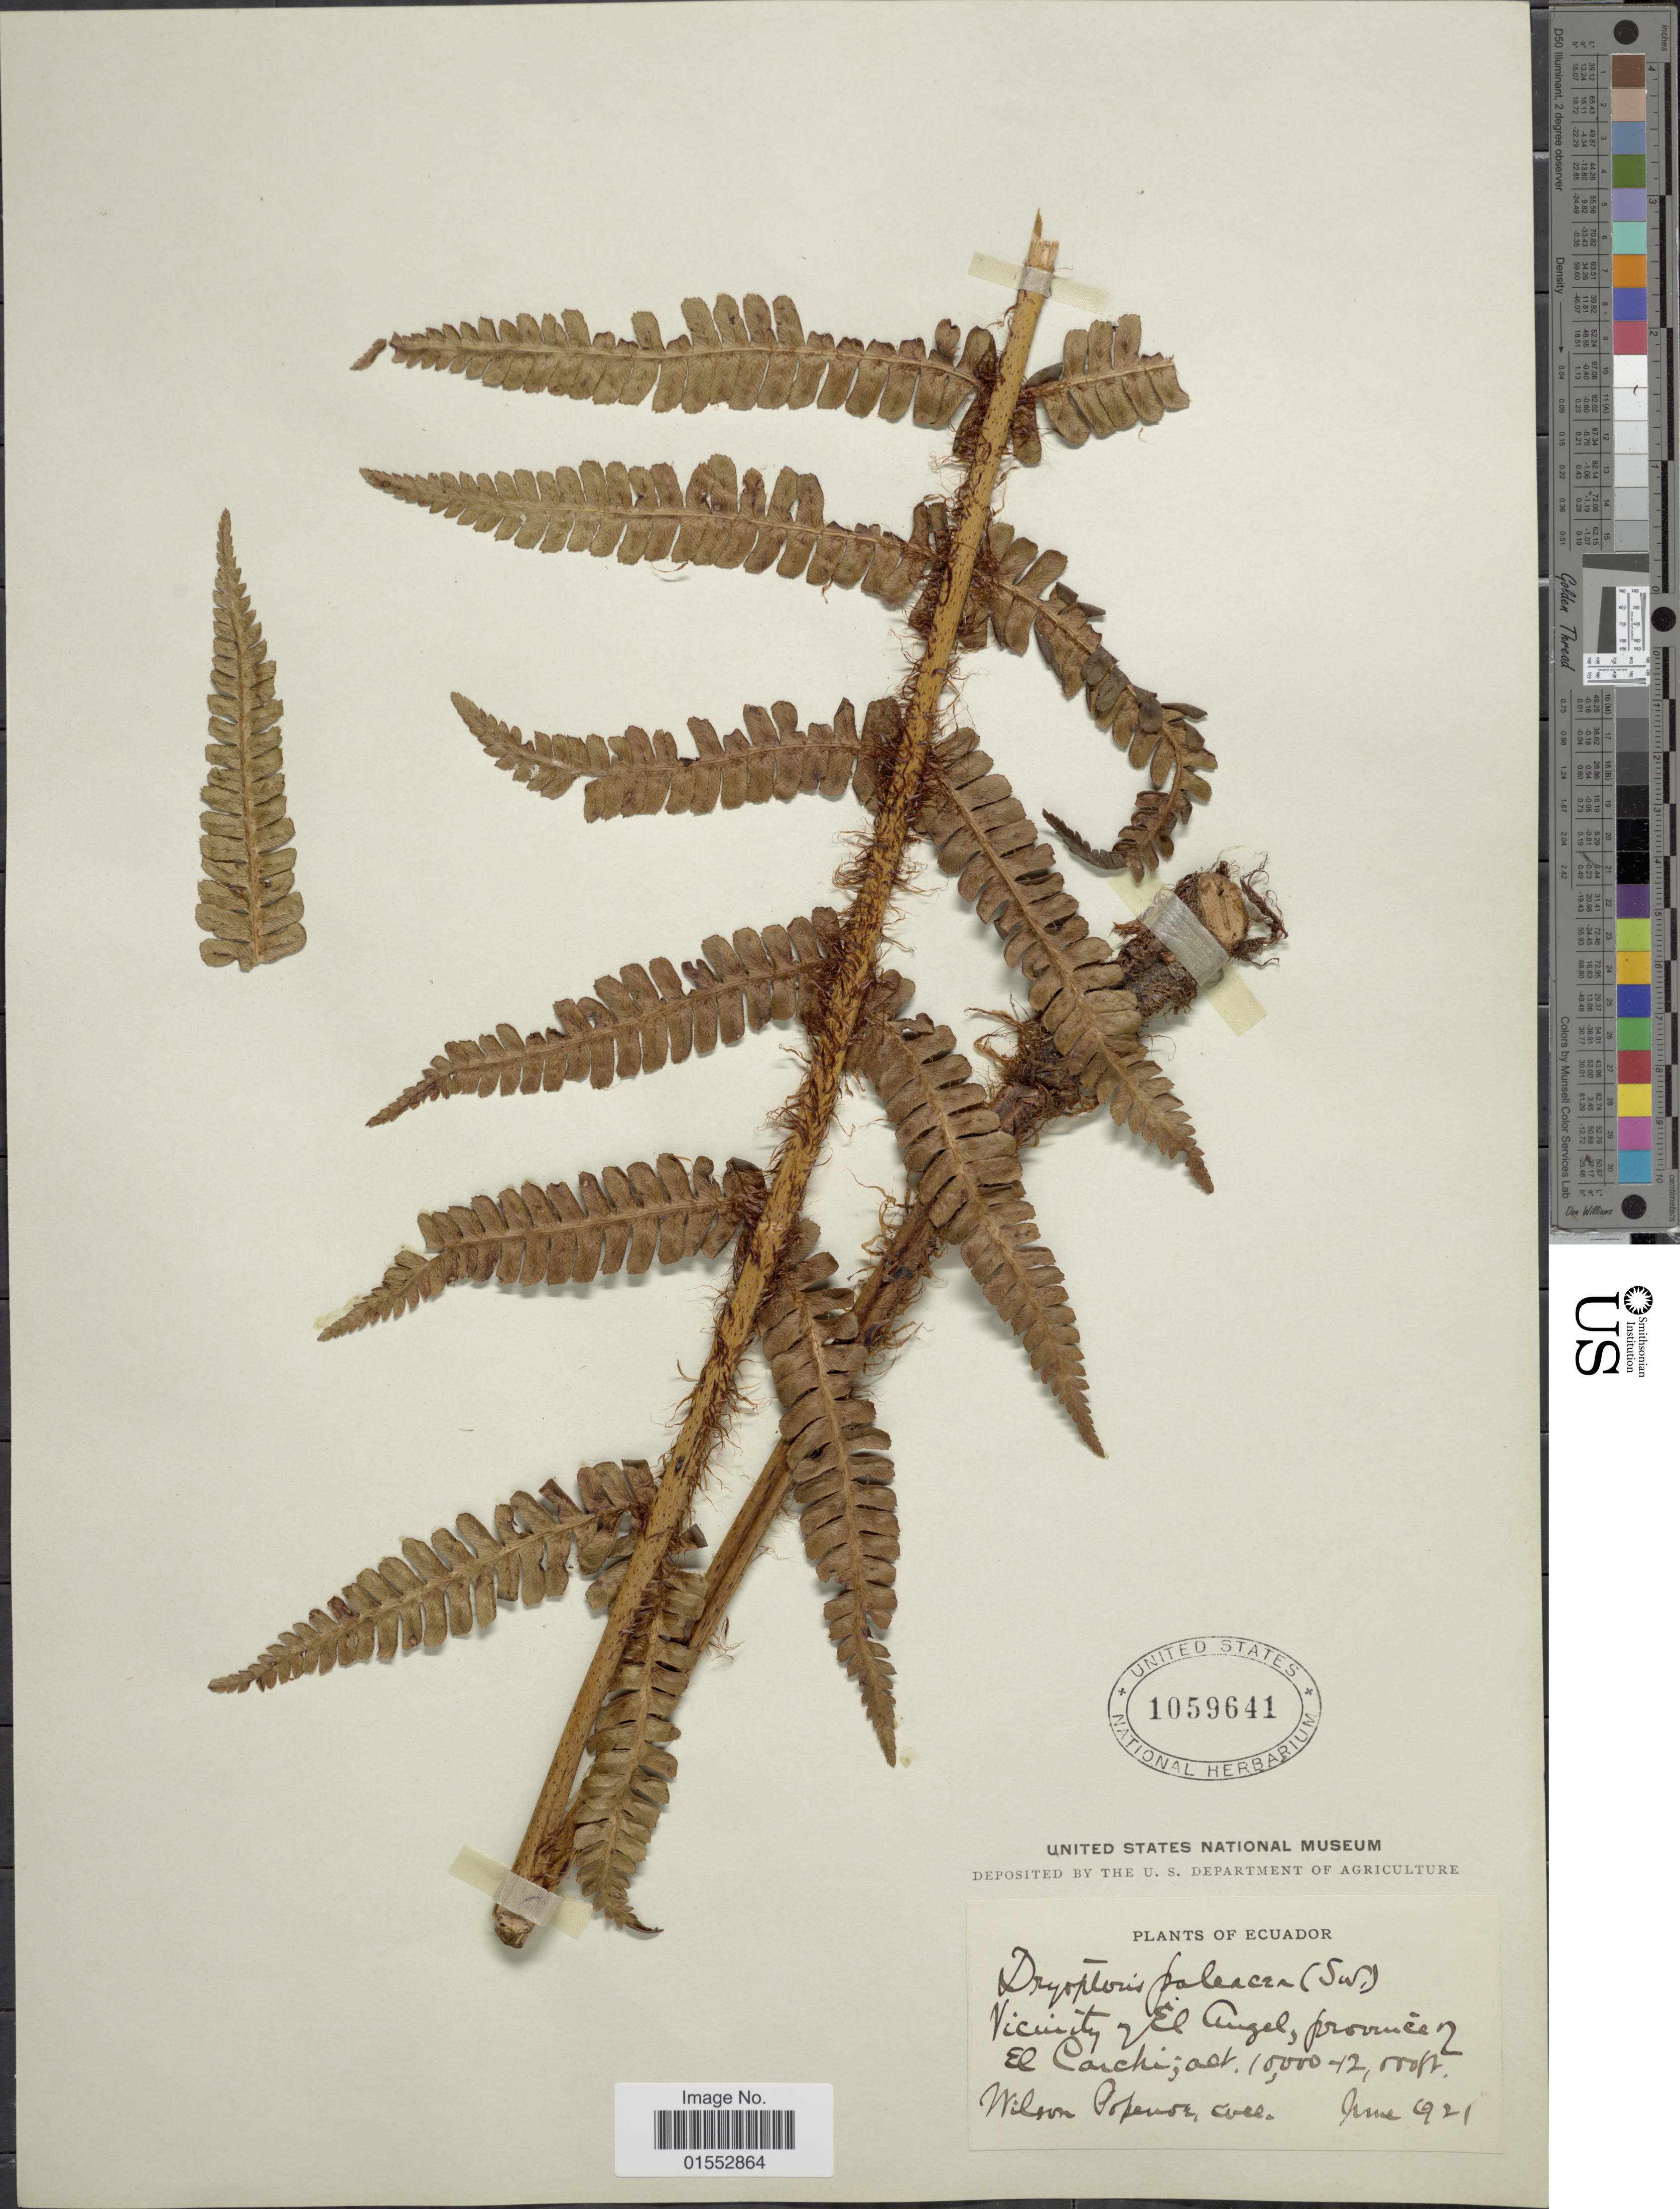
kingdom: Plantae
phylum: Tracheophyta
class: Polypodiopsida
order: Polypodiales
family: Dryopteridaceae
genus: Dryopteris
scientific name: Dryopteris wallichiana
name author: (Spreng.) Hyl.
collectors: W. Popenoe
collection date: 1921-06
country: Ecuador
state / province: Carchi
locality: Vicinity of El Azul, Provinia of El Carchi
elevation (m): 3048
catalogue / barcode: US 1059641